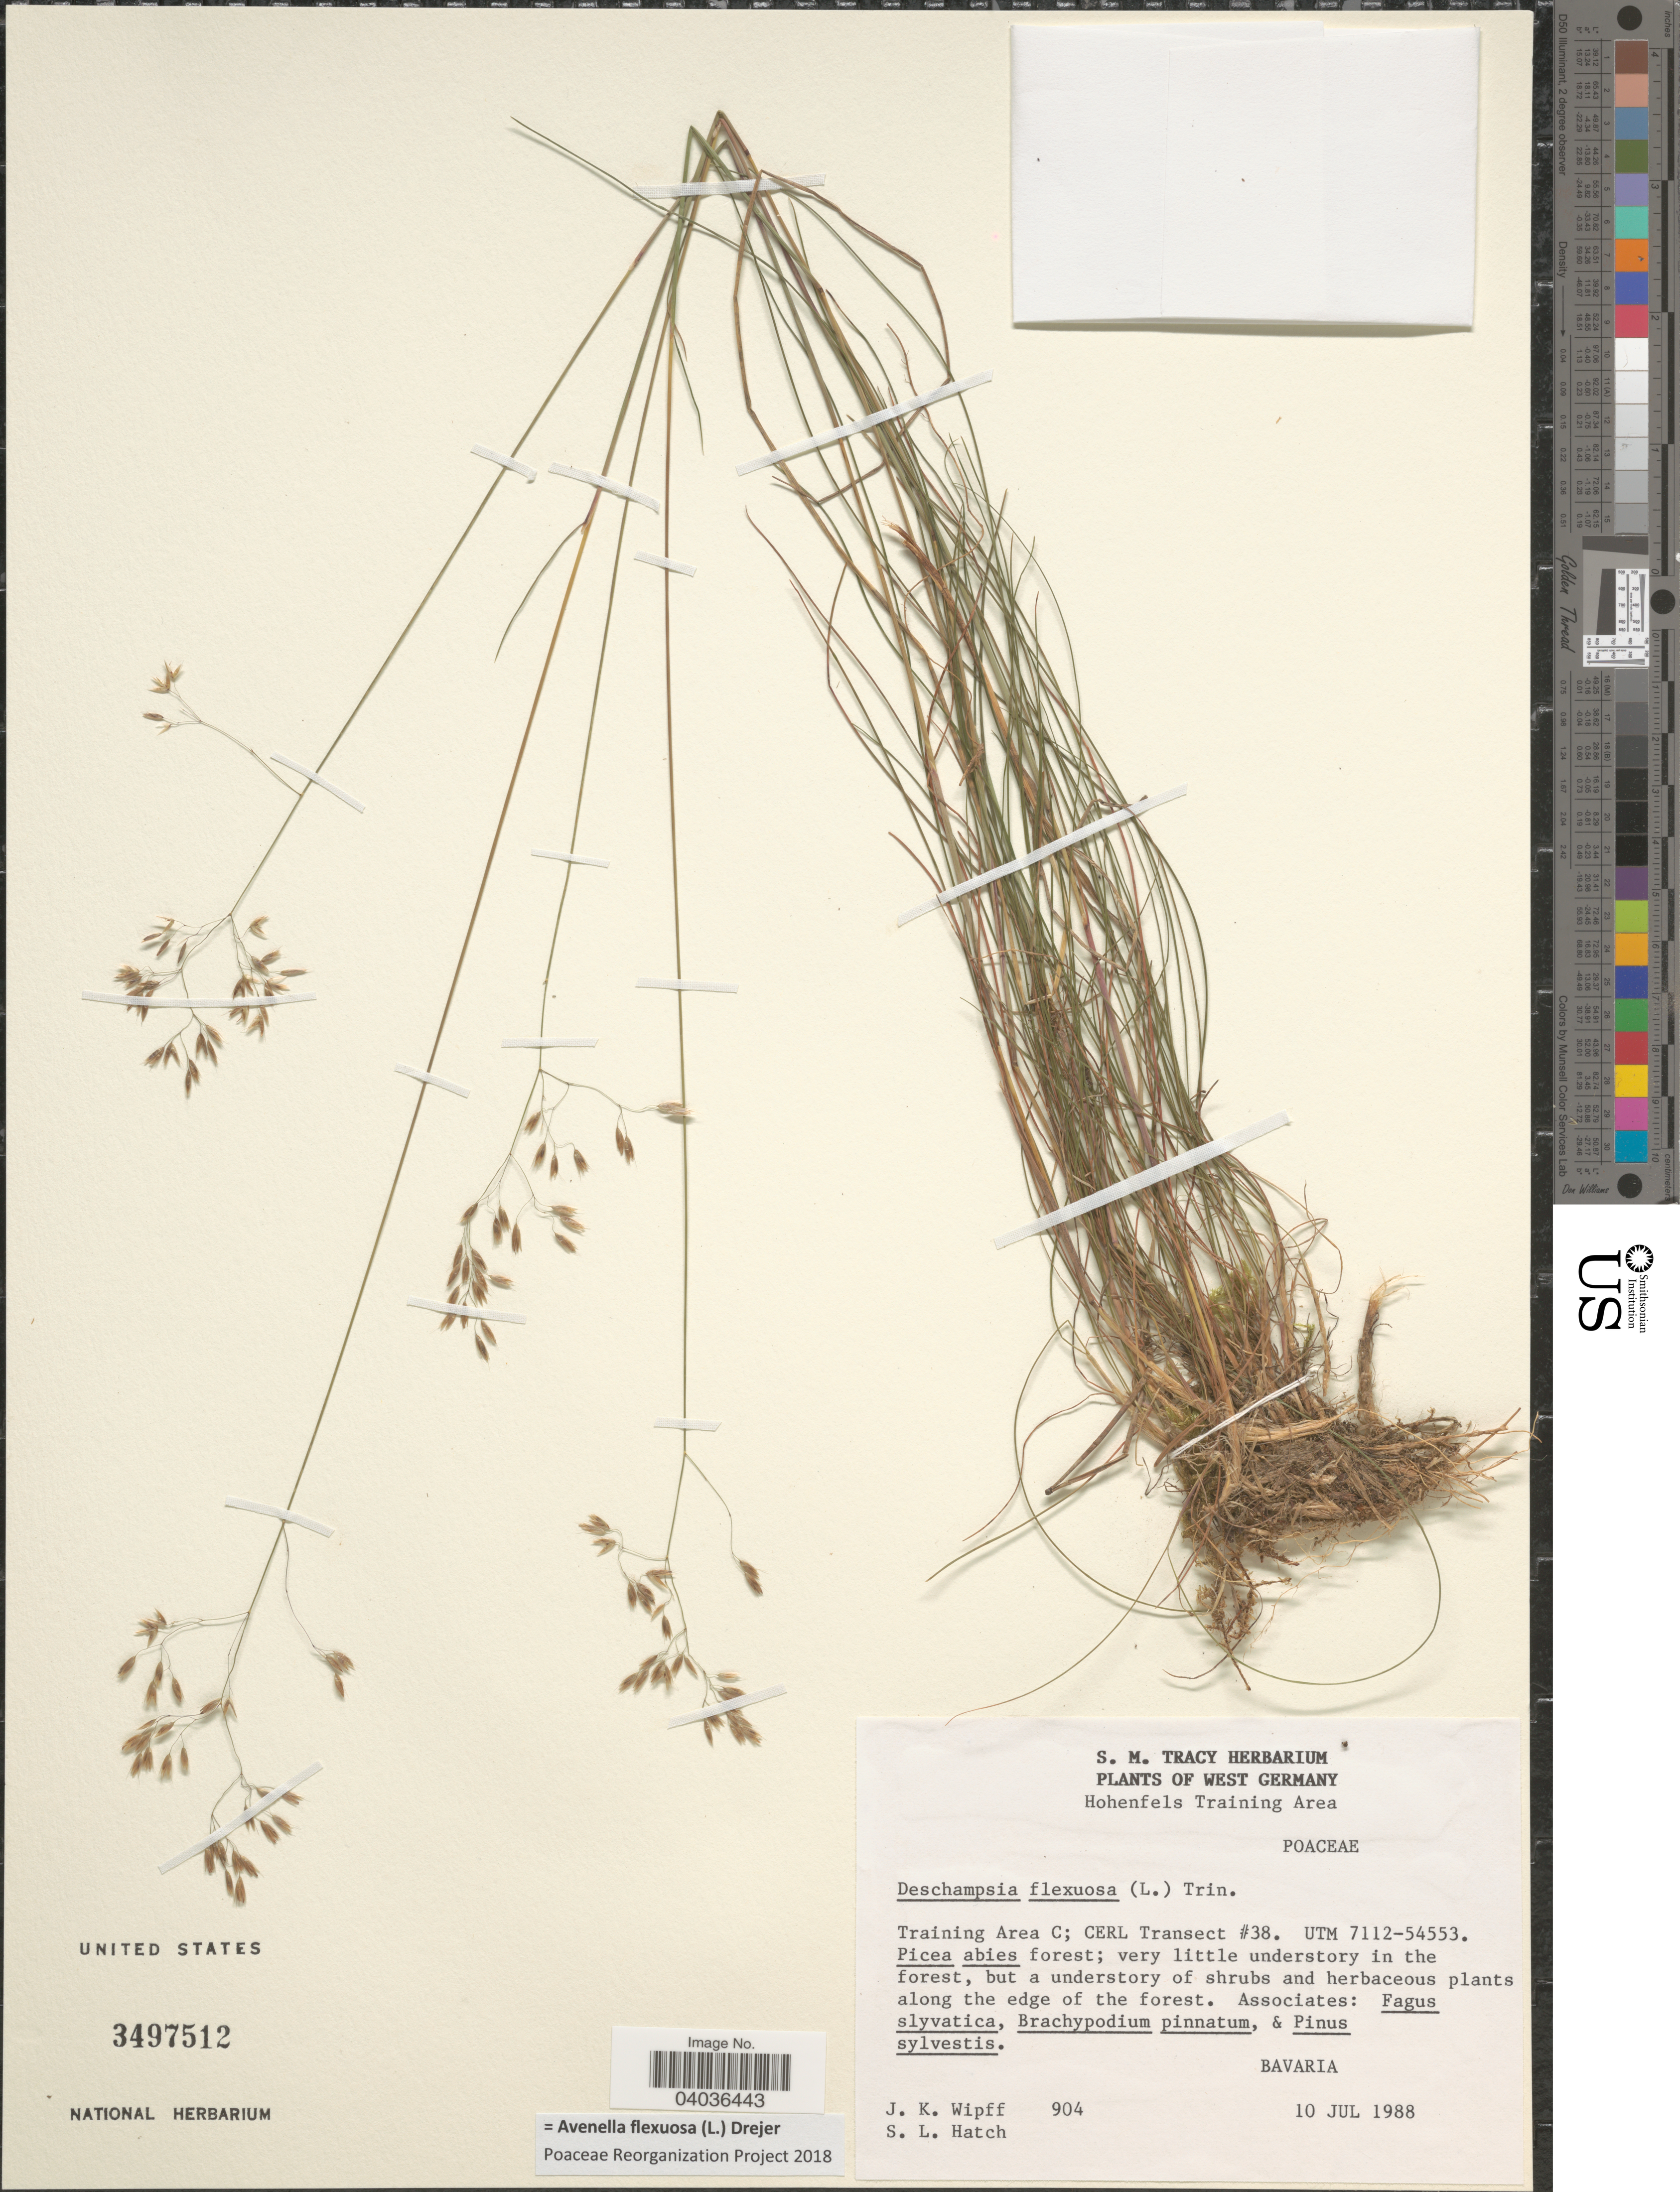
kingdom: Plantae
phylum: Tracheophyta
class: Liliopsida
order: Poales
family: Poaceae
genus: Avenella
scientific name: Avenella flexuosa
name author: (L.) Drejer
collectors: J. K. Wipff & S. Hatch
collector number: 904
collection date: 1988-07-10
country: Germany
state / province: Bayern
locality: West Germany. Hohenfels Training Area. Training Area C; CERL Transect #38. UTM 7112-54553. Bavaria.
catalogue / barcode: US 3497512